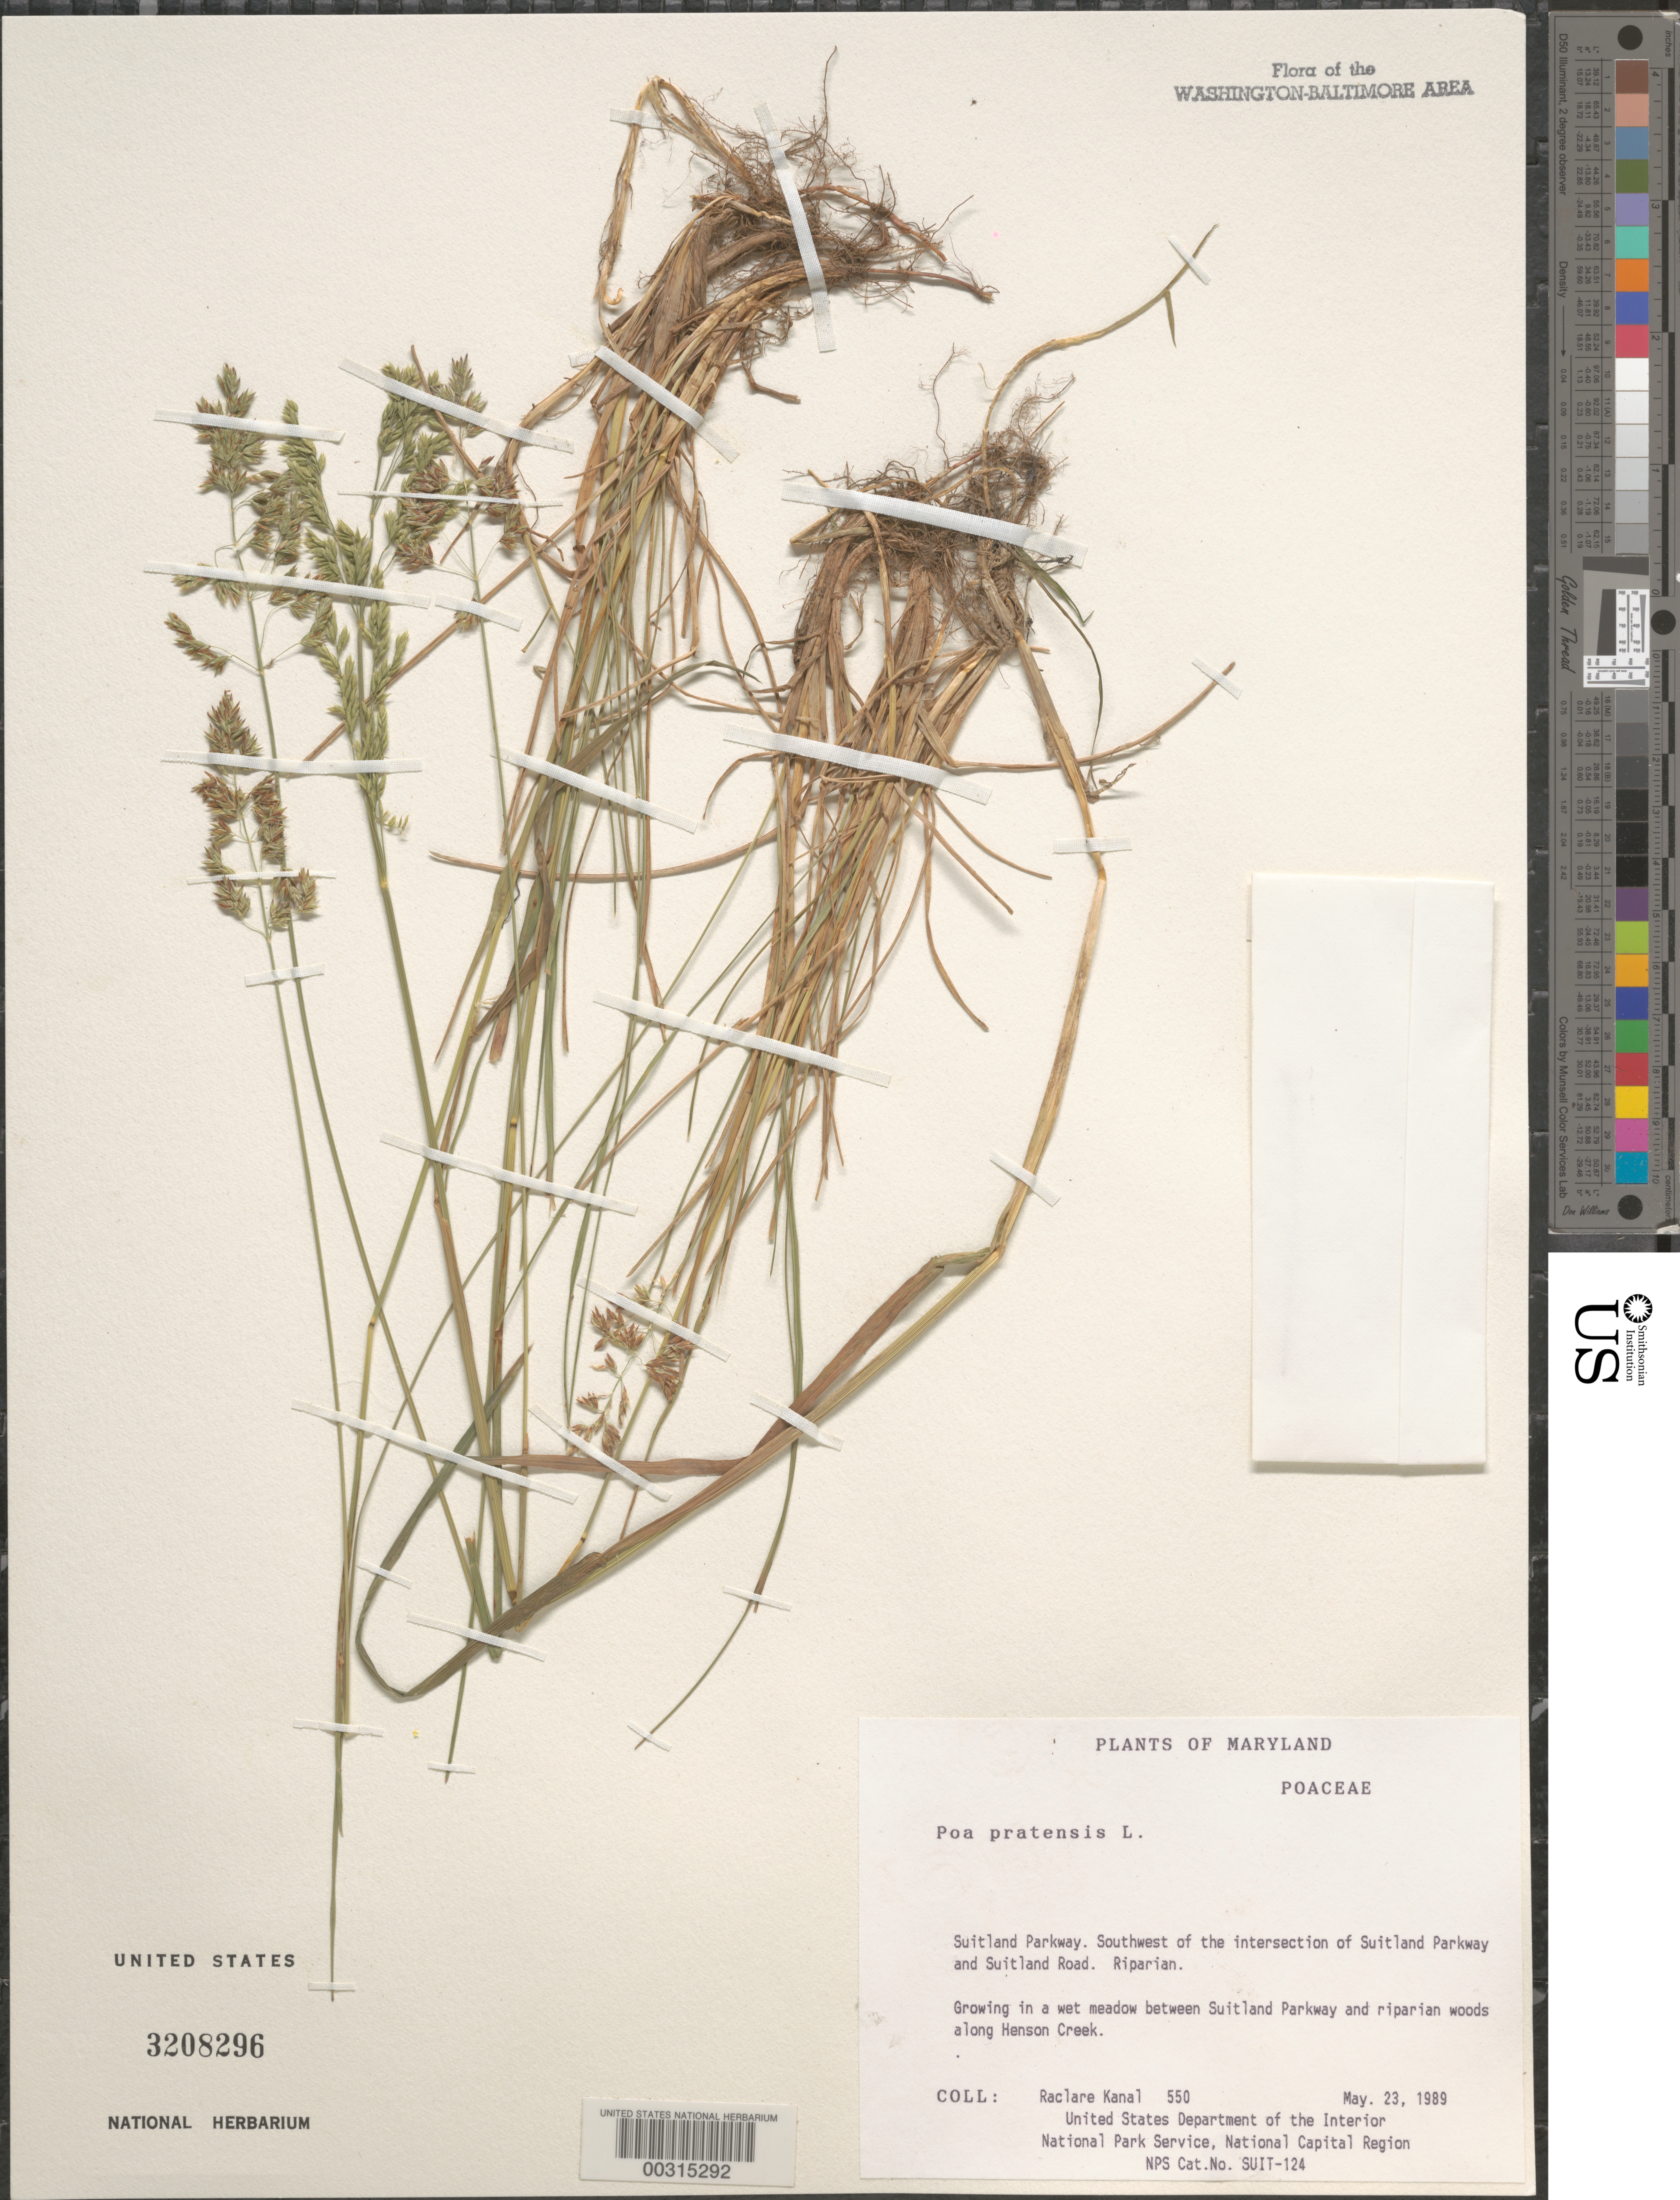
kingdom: Plantae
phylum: Tracheophyta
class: Liliopsida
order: Poales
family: Poaceae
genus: Poa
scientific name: Poa pratensis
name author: L.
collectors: R. Kanal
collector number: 550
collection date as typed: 23 May 1989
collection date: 1989-05-23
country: United States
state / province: Maryland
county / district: Prince George's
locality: Suitland Parkway, SW of intersection of Suitland Parkway and road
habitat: Wet meadow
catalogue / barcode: US 3208296